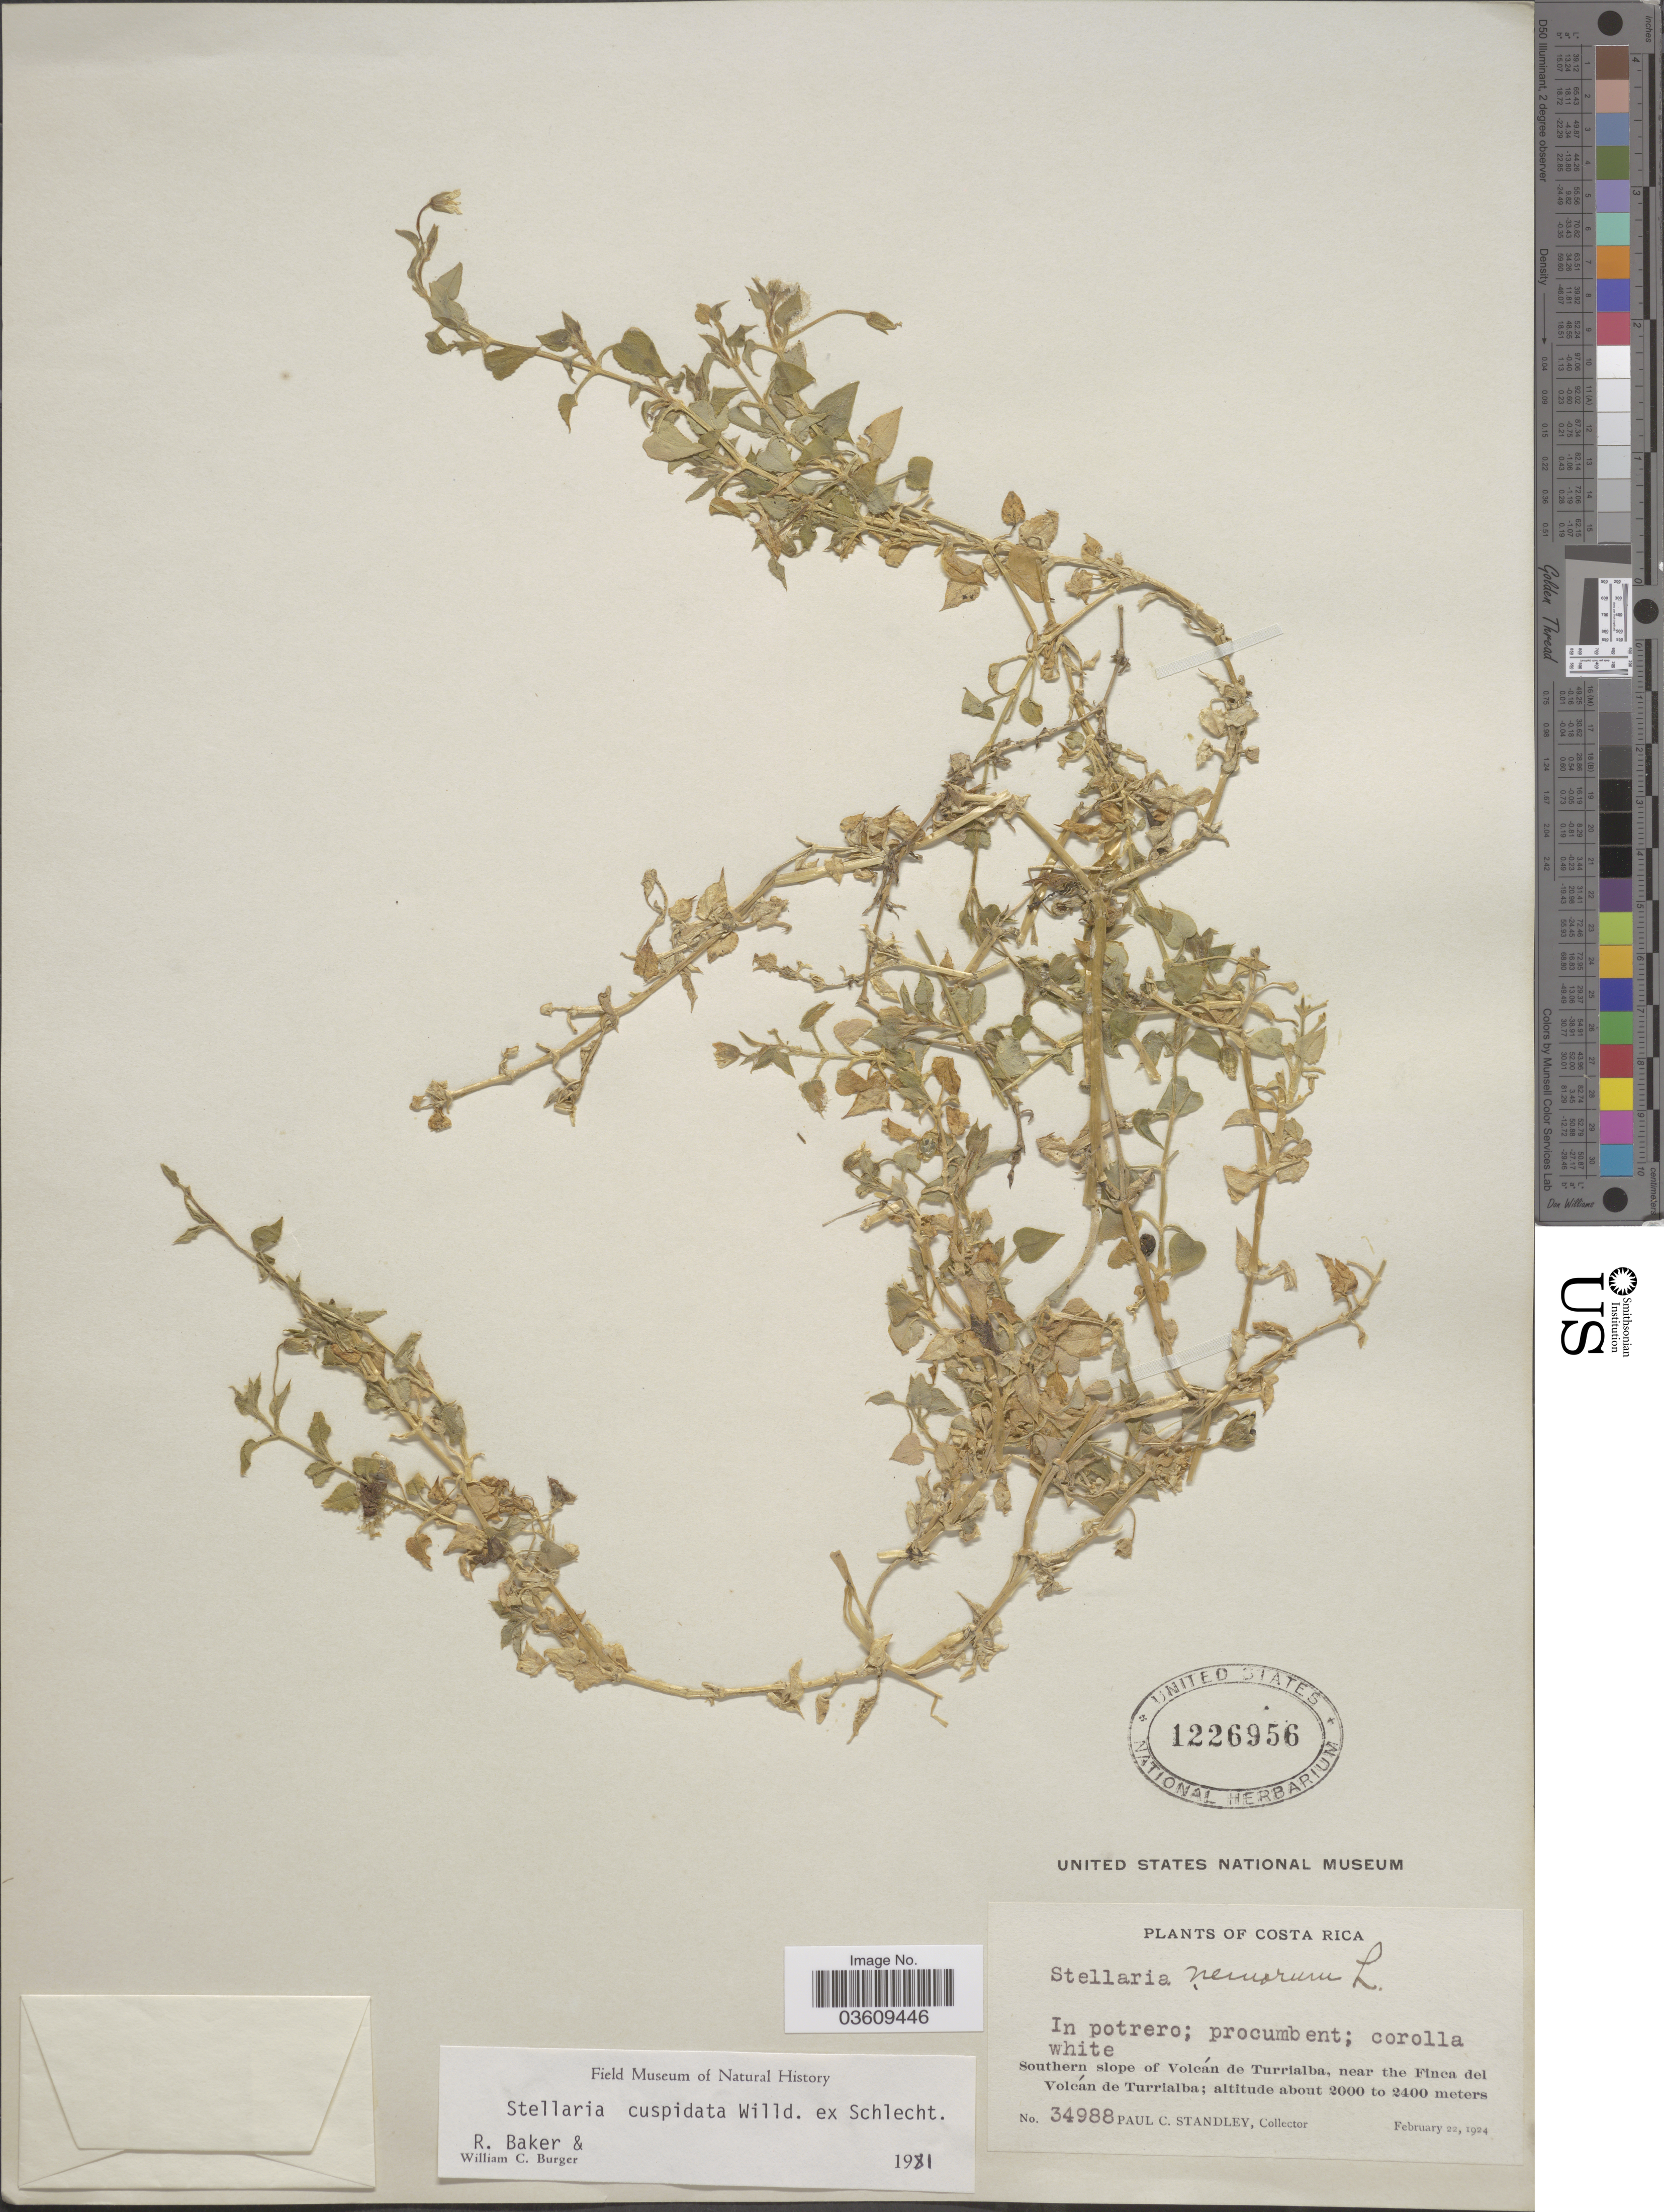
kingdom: Plantae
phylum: Tracheophyta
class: Magnoliopsida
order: Caryophyllales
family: Caryophyllaceae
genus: Stellaria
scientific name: Stellaria prostrata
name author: Baldwin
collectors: P. C. Standley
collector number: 34988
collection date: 1924-02-22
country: Costa Rica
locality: Southern slope of Volcán de Turrialba, near the Finca del Volcán de Turrialba.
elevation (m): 2000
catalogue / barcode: US 1226956